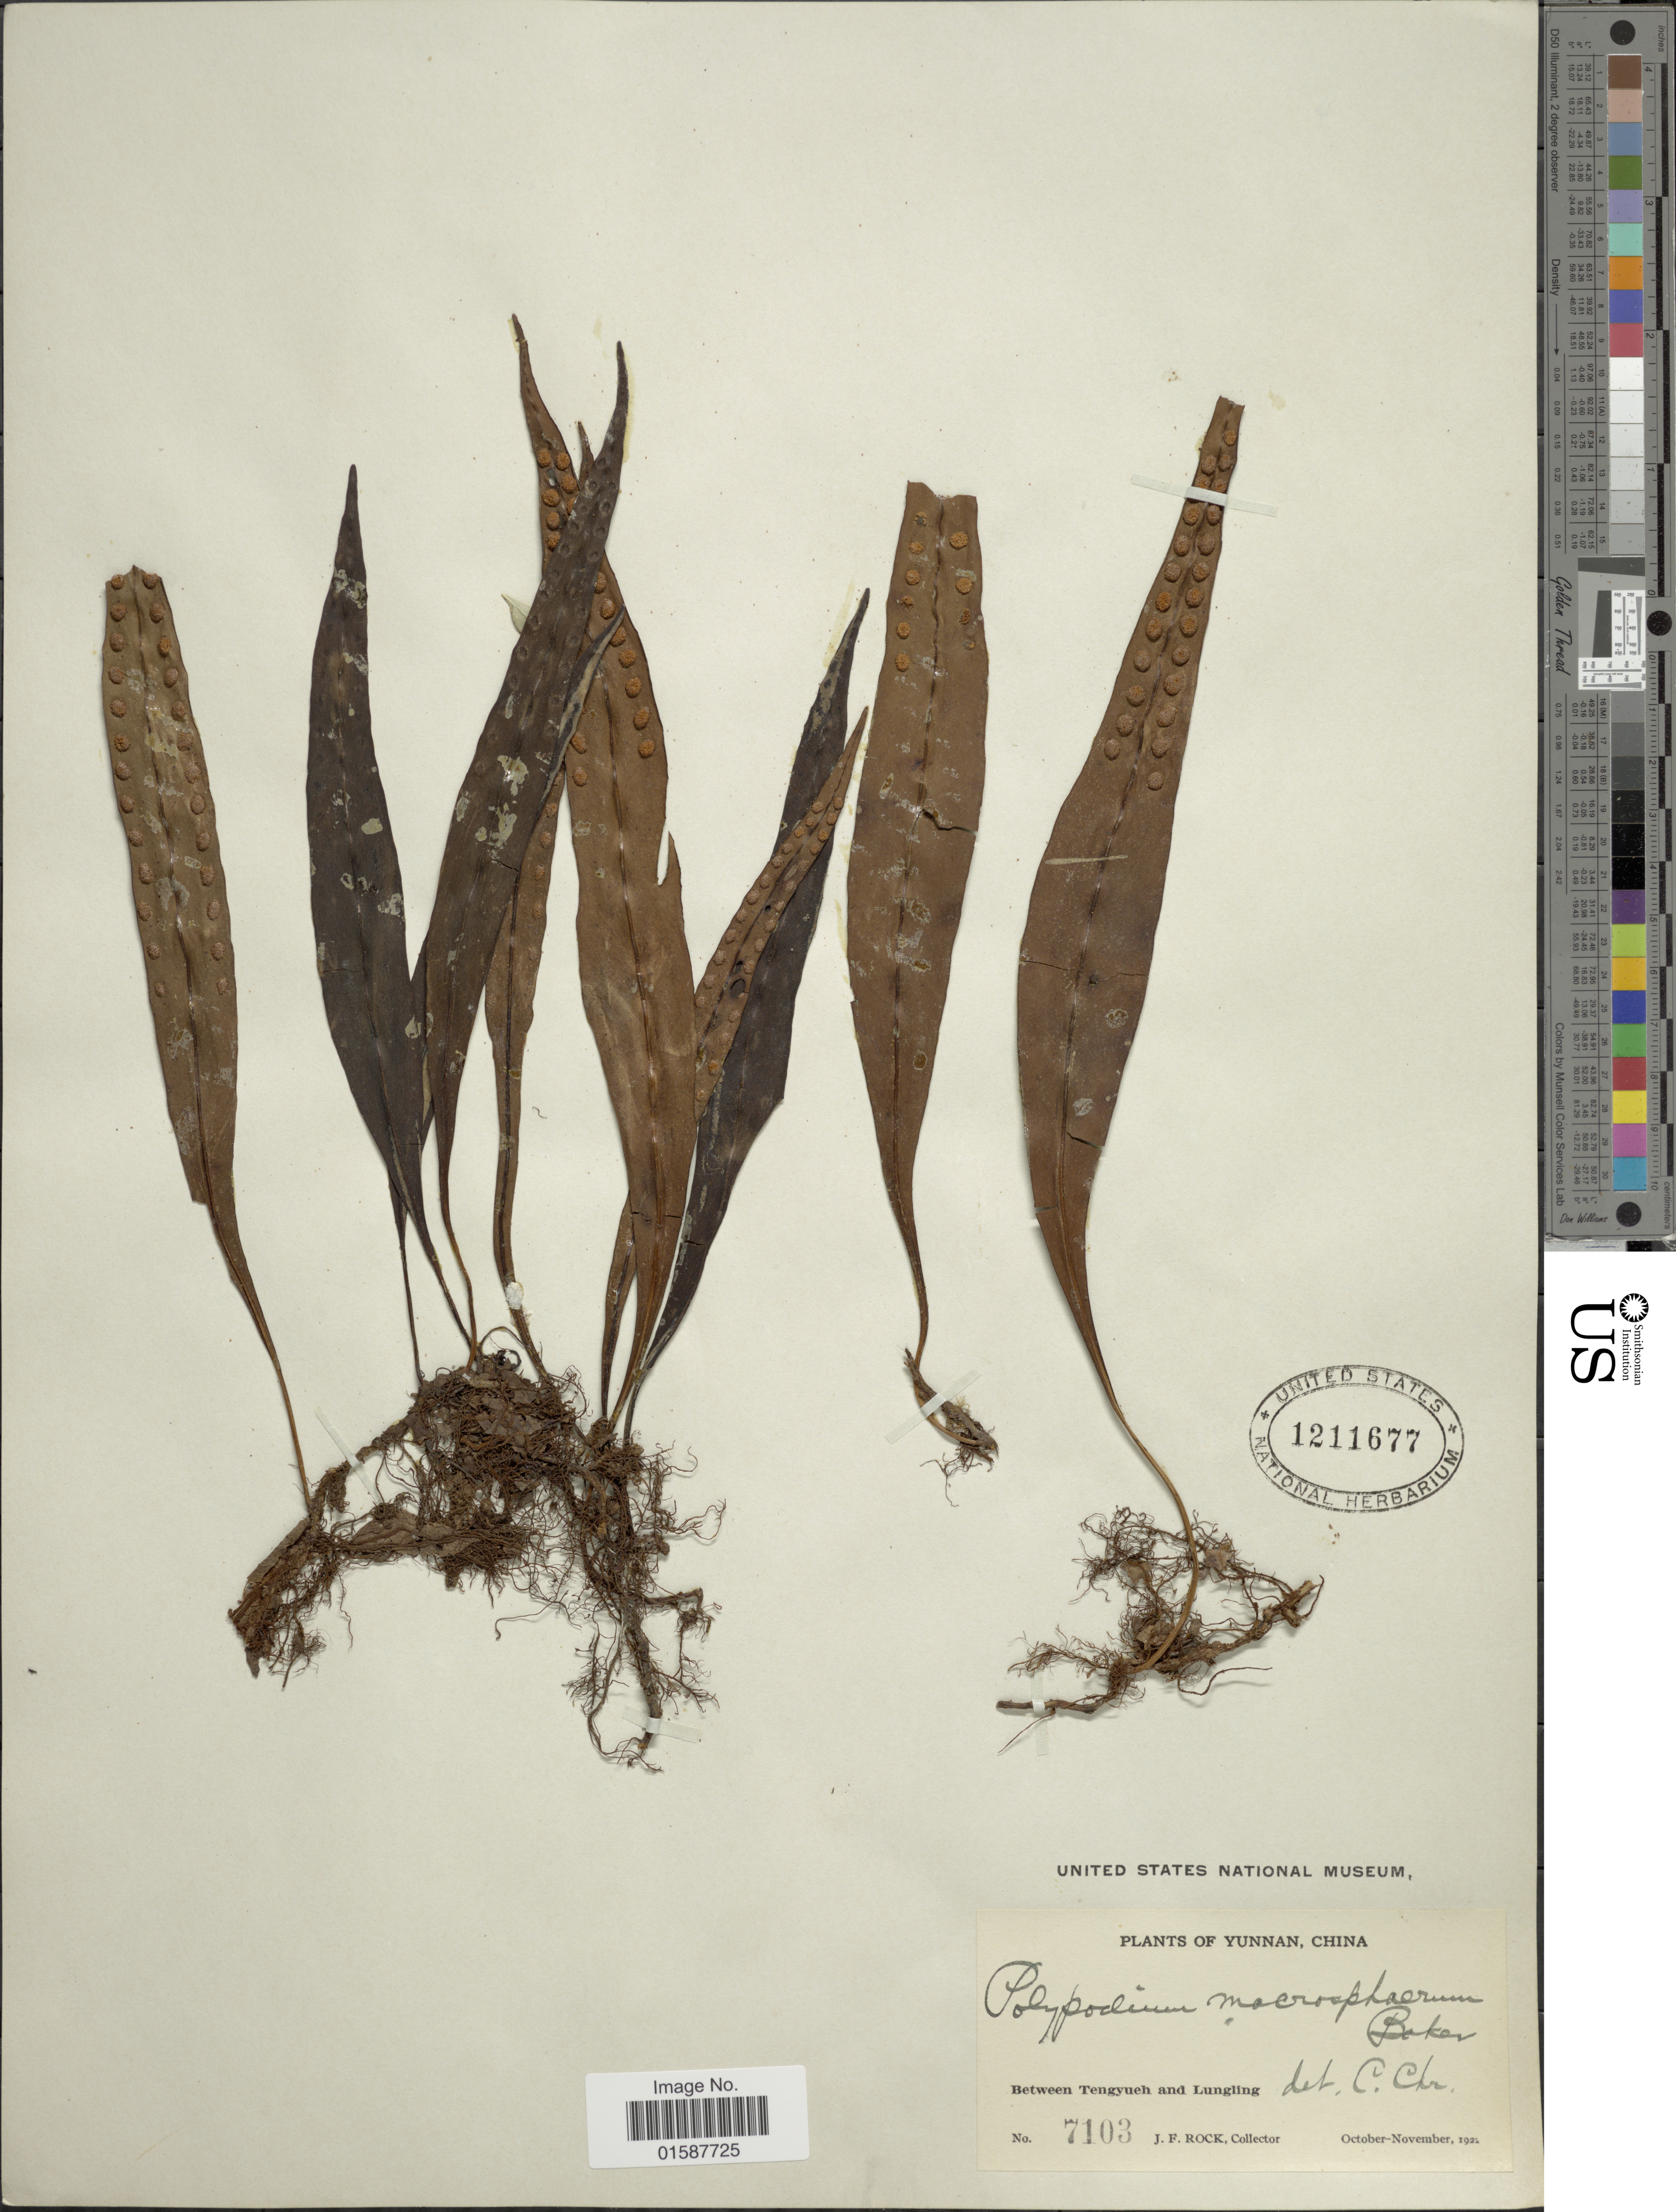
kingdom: Plantae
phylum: Tracheophyta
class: Polypodiopsida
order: Polypodiales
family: Polypodiaceae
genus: Lepisorus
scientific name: Lepisorus macrosphaerus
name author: (Baker) Ching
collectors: J. Rock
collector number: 7103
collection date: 1922-10/1922-11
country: China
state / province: Yunnan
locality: Yunnan, Between Tengyueh and Lungling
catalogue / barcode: US 1211677